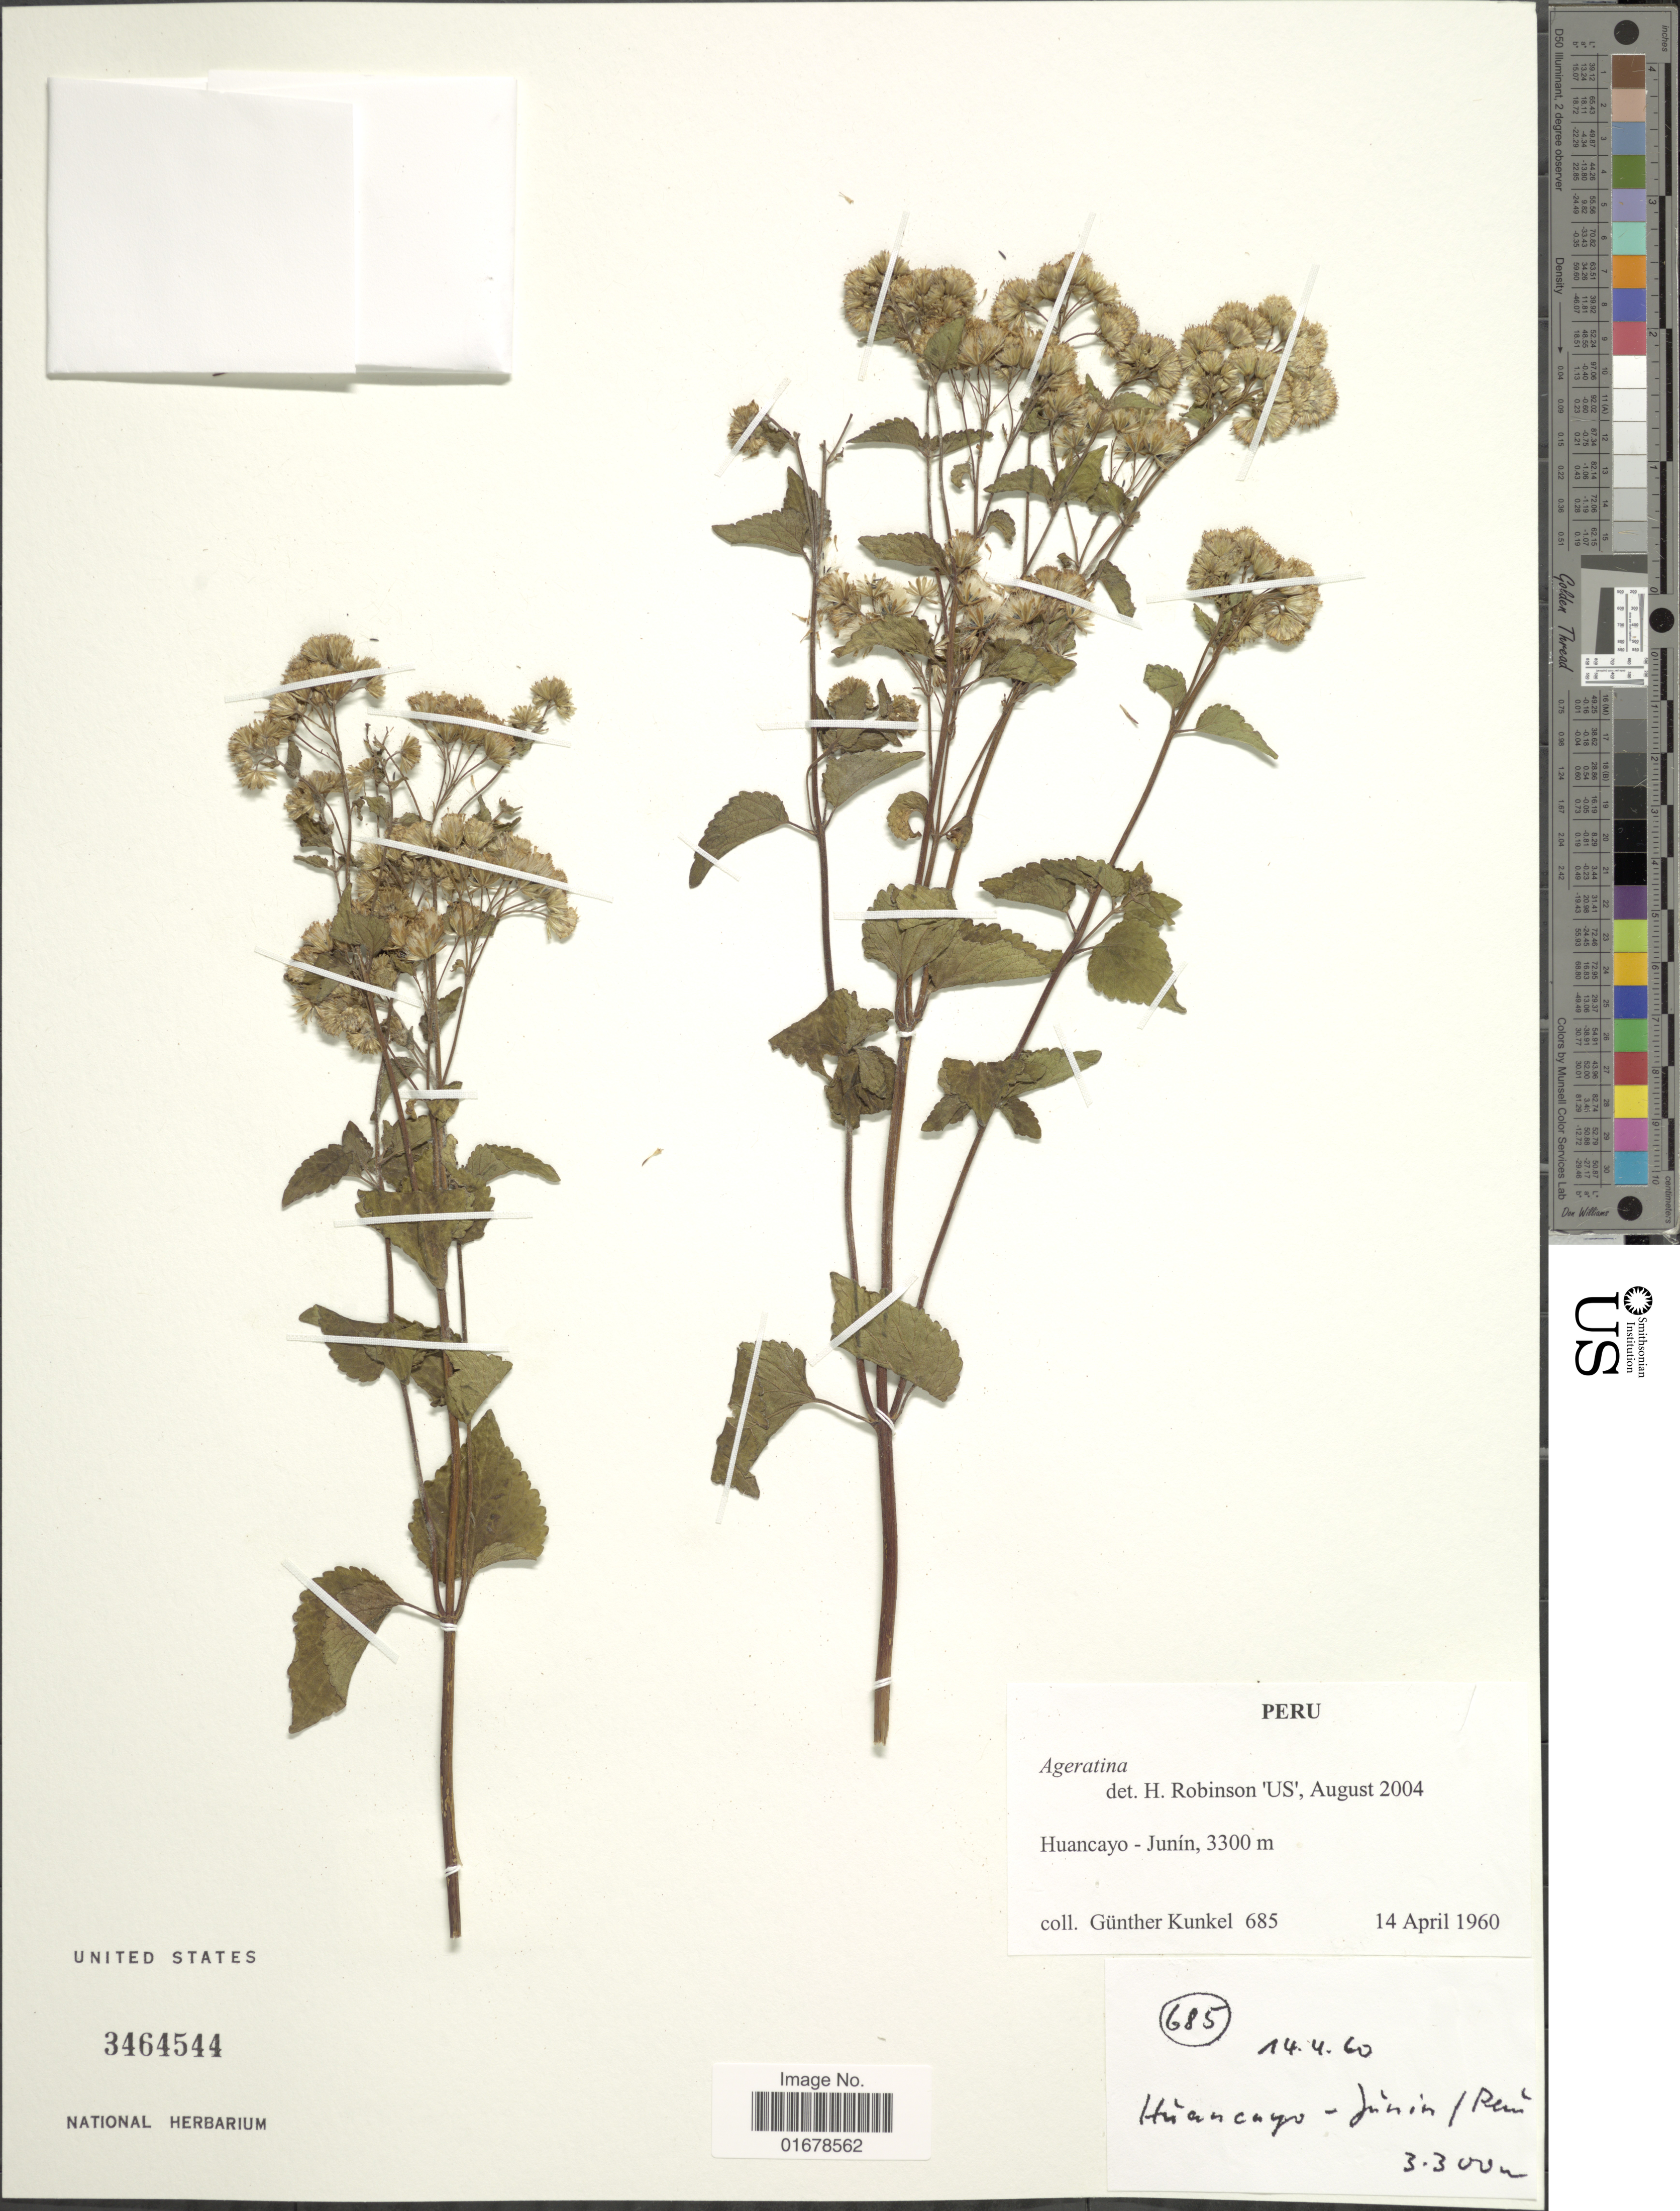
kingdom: Plantae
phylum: Tracheophyta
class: Magnoliopsida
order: Asterales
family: Asteraceae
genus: Ageratina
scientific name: Ageratina sp.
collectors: G. Kunkel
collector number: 685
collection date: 1960-04-14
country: Peru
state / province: Junín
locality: Huancuyo - Junin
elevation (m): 3300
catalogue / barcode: US 3464544